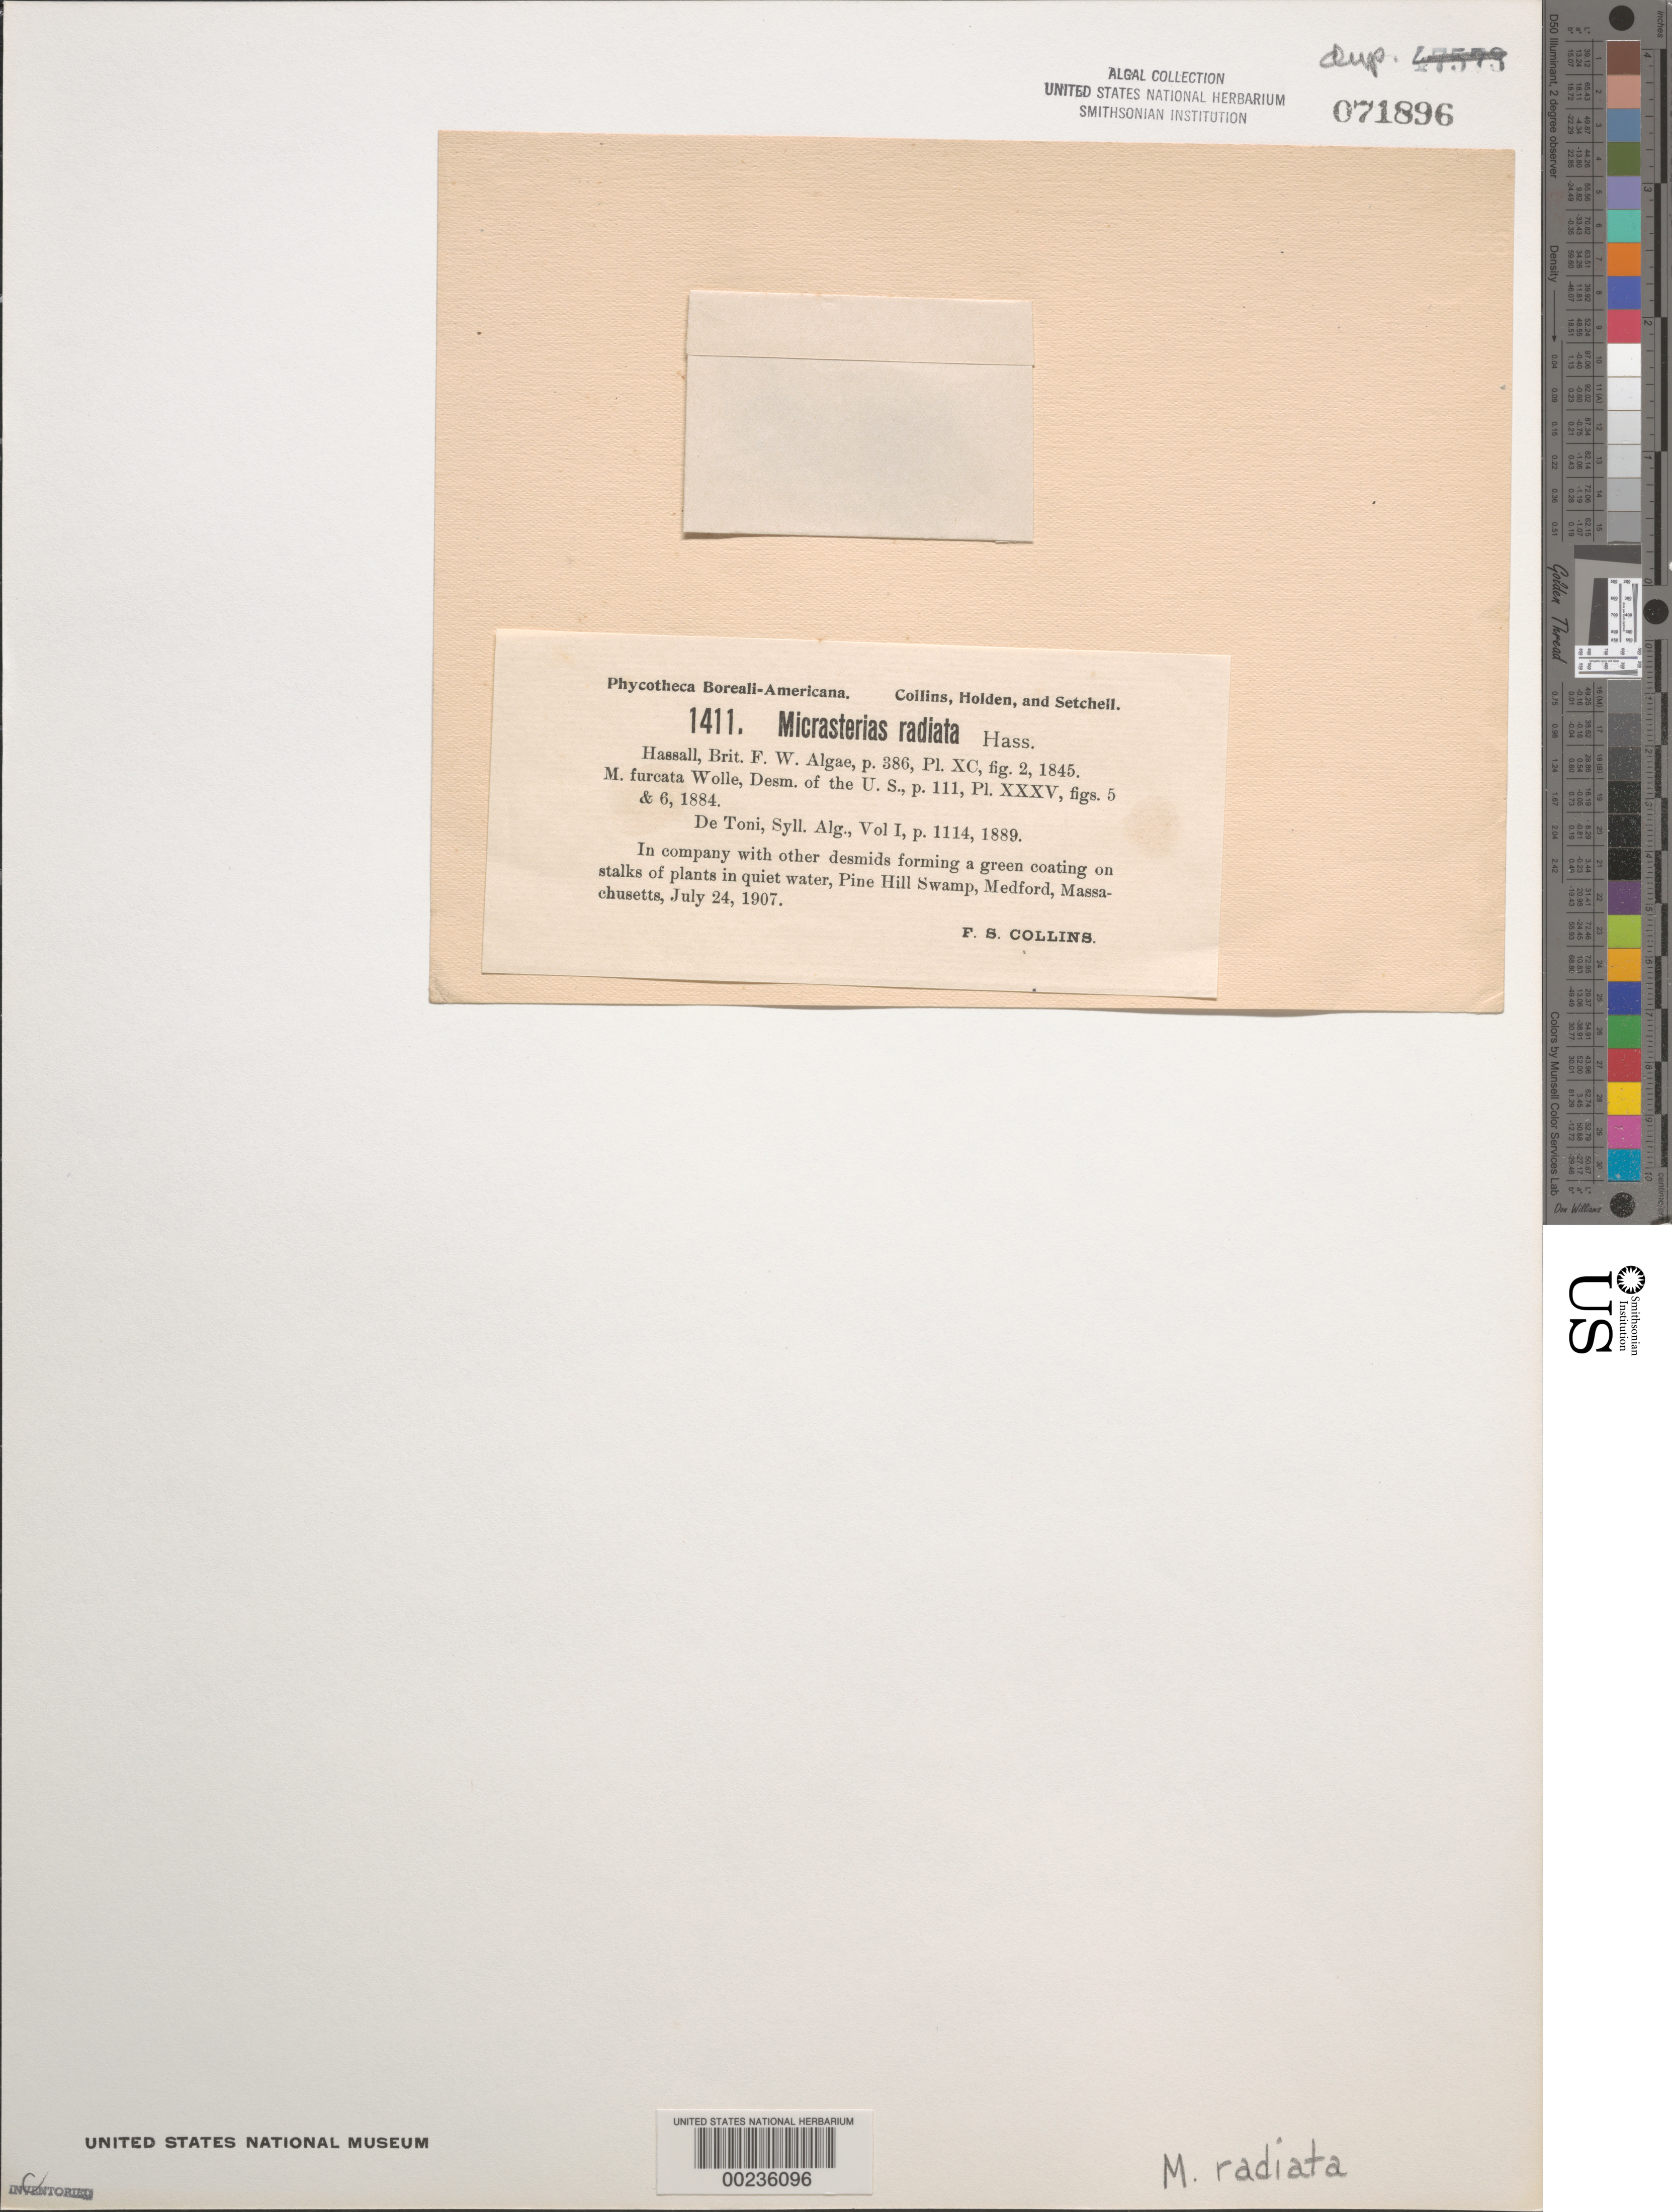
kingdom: Plantae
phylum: Charophyta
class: Zygnematophyceae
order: Zygnematales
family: Desmidiaceae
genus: Micrasterias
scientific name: Micrasterias furcata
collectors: F. Collins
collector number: PB-A 1411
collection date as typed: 24 Jul 1907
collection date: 1907-07-24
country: United States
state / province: Massachusetts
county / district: Middlesex County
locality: Medford, Pine Hill swamp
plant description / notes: Collins, Holden & Setchell, Phycotheca Boreali-Americana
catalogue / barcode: US 71896